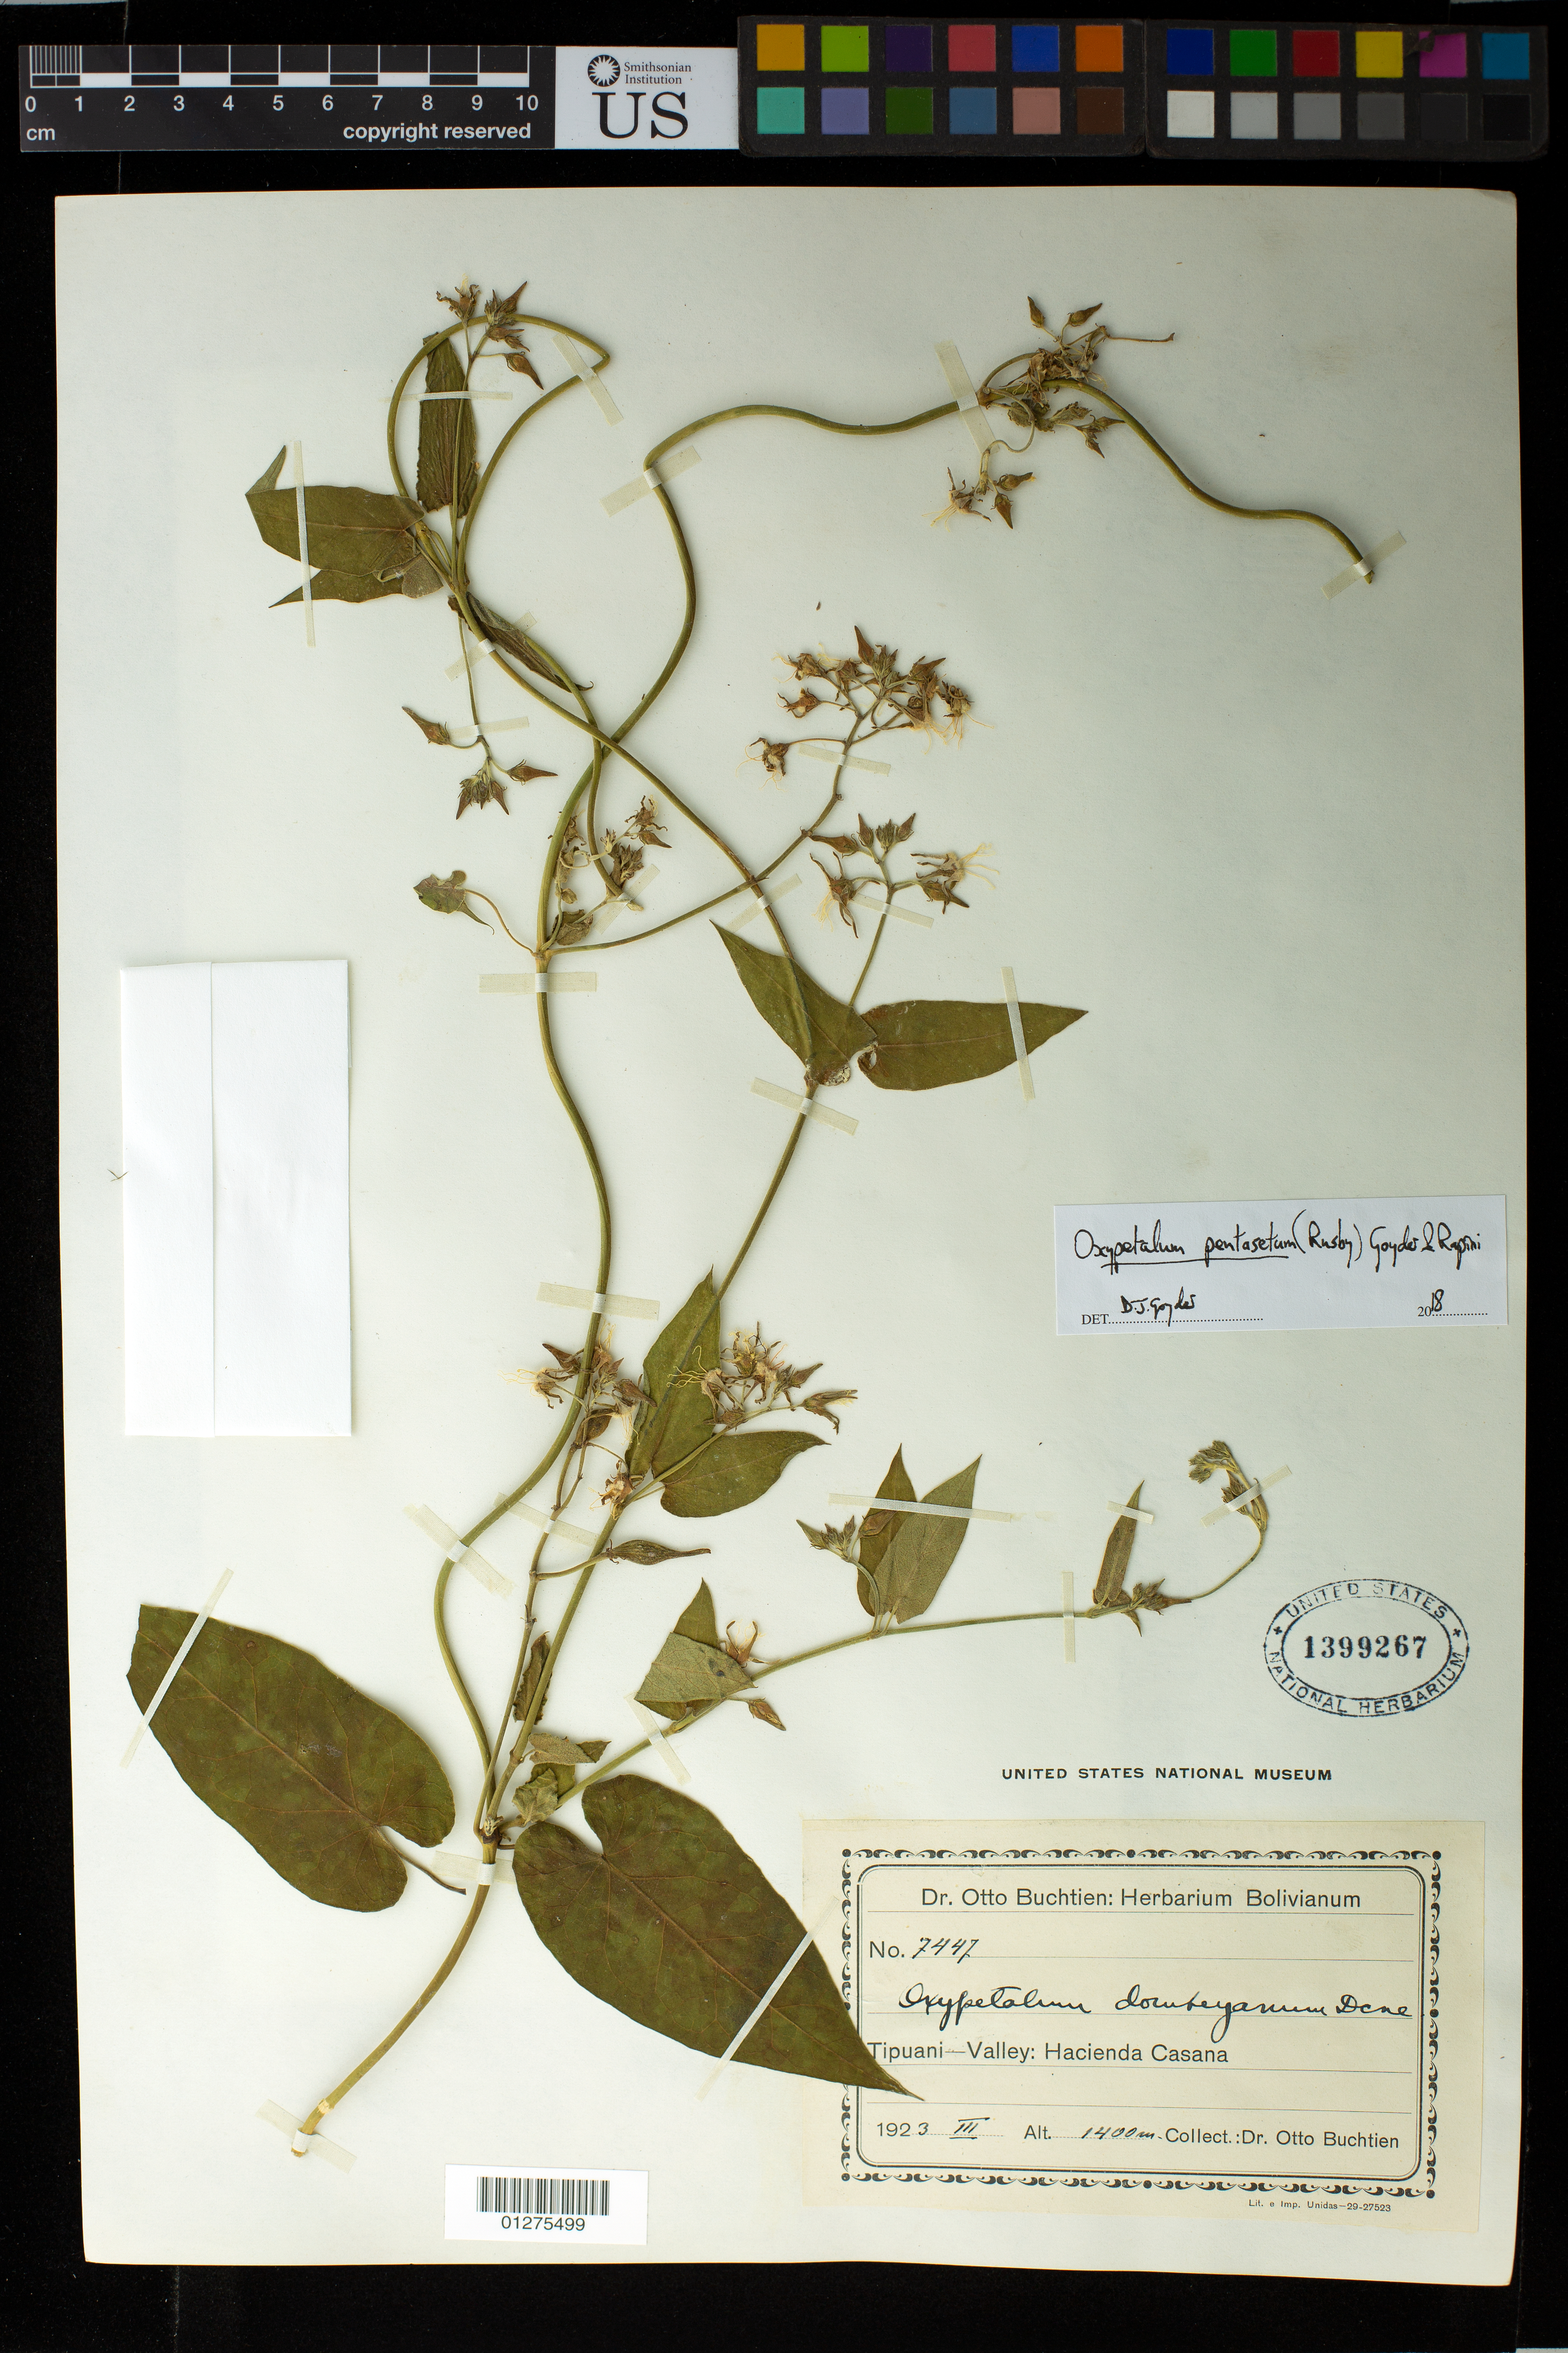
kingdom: Plantae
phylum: Tracheophyta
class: Magnoliopsida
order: Gentianales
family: Apocynaceae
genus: Oxypetalum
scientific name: Oxypetalum pentasetum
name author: (Rusby) Goyder & Rapini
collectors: O. Buchtien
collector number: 7447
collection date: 1923-03-28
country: Bolivia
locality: Tipuani-Valley: Hacienda Casana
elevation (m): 1400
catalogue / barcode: US 1399267